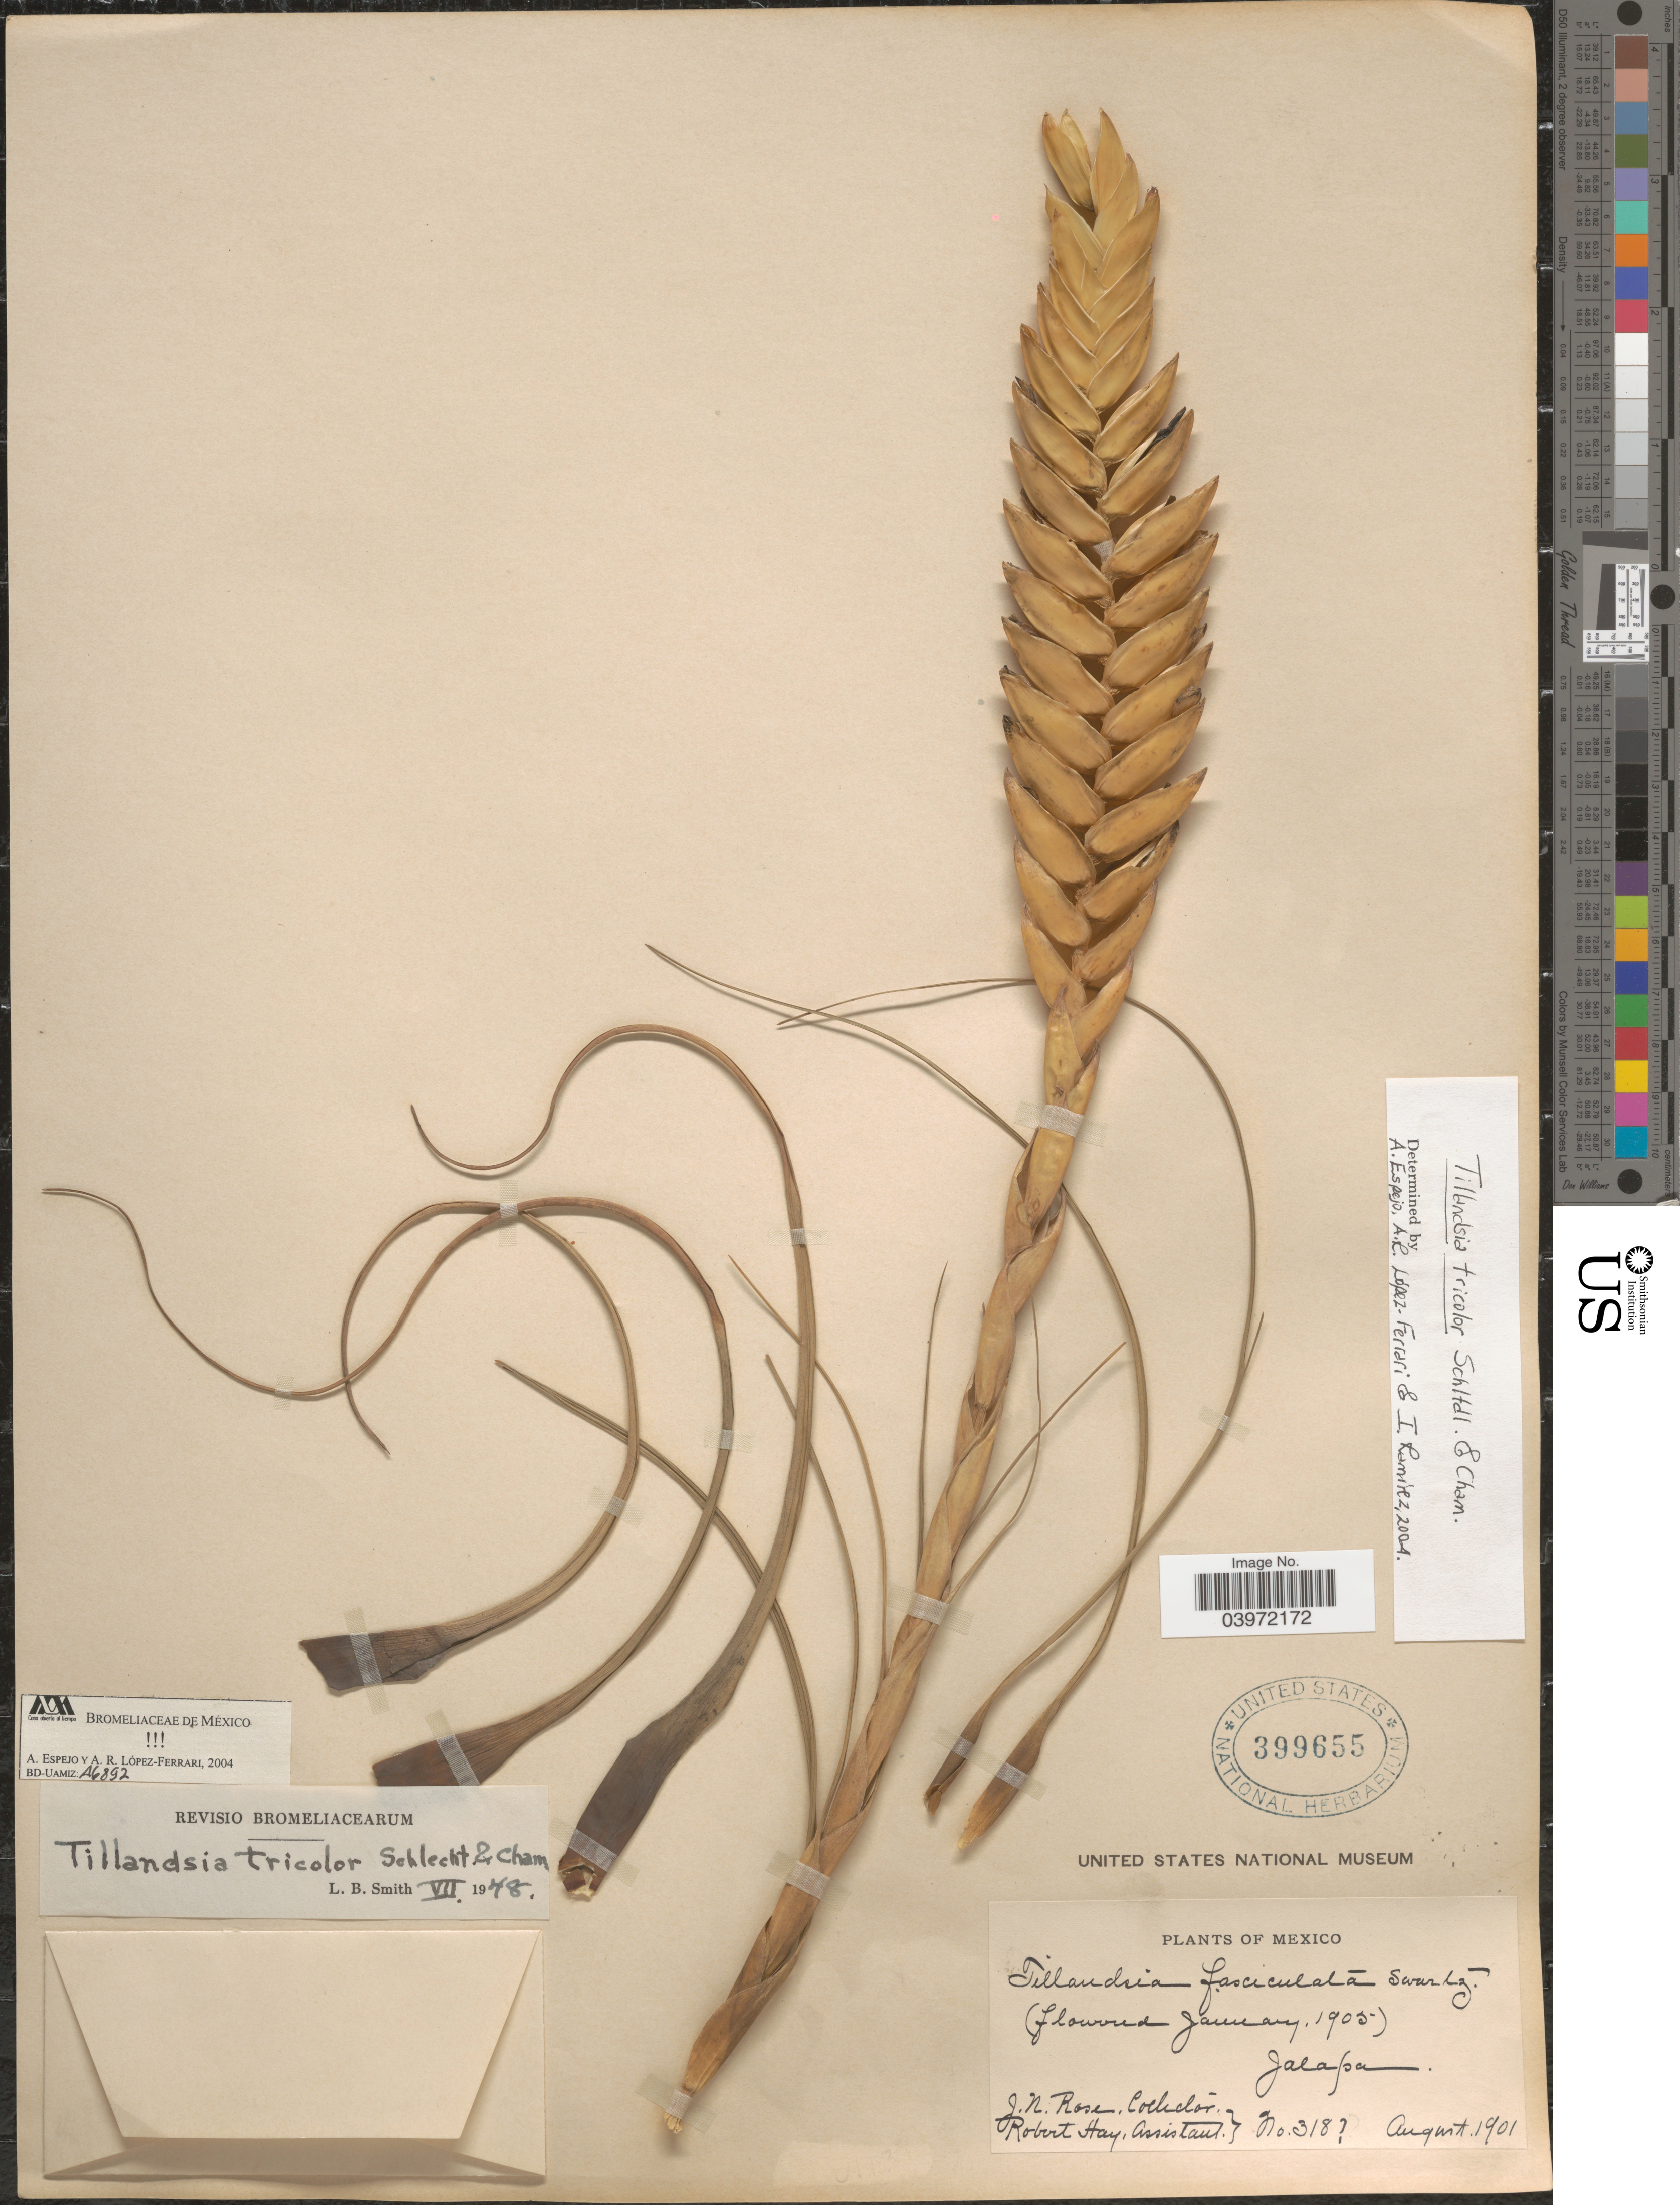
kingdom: Plantae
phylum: Tracheophyta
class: Liliopsida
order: Poales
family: Bromeliaceae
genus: Tillandsia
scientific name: Tillandsia tricolor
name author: Schltdl. & Cham.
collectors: J. N. Rose & R. Hay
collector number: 318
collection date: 1901-08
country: Mexico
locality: Jalapa.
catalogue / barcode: US 399655